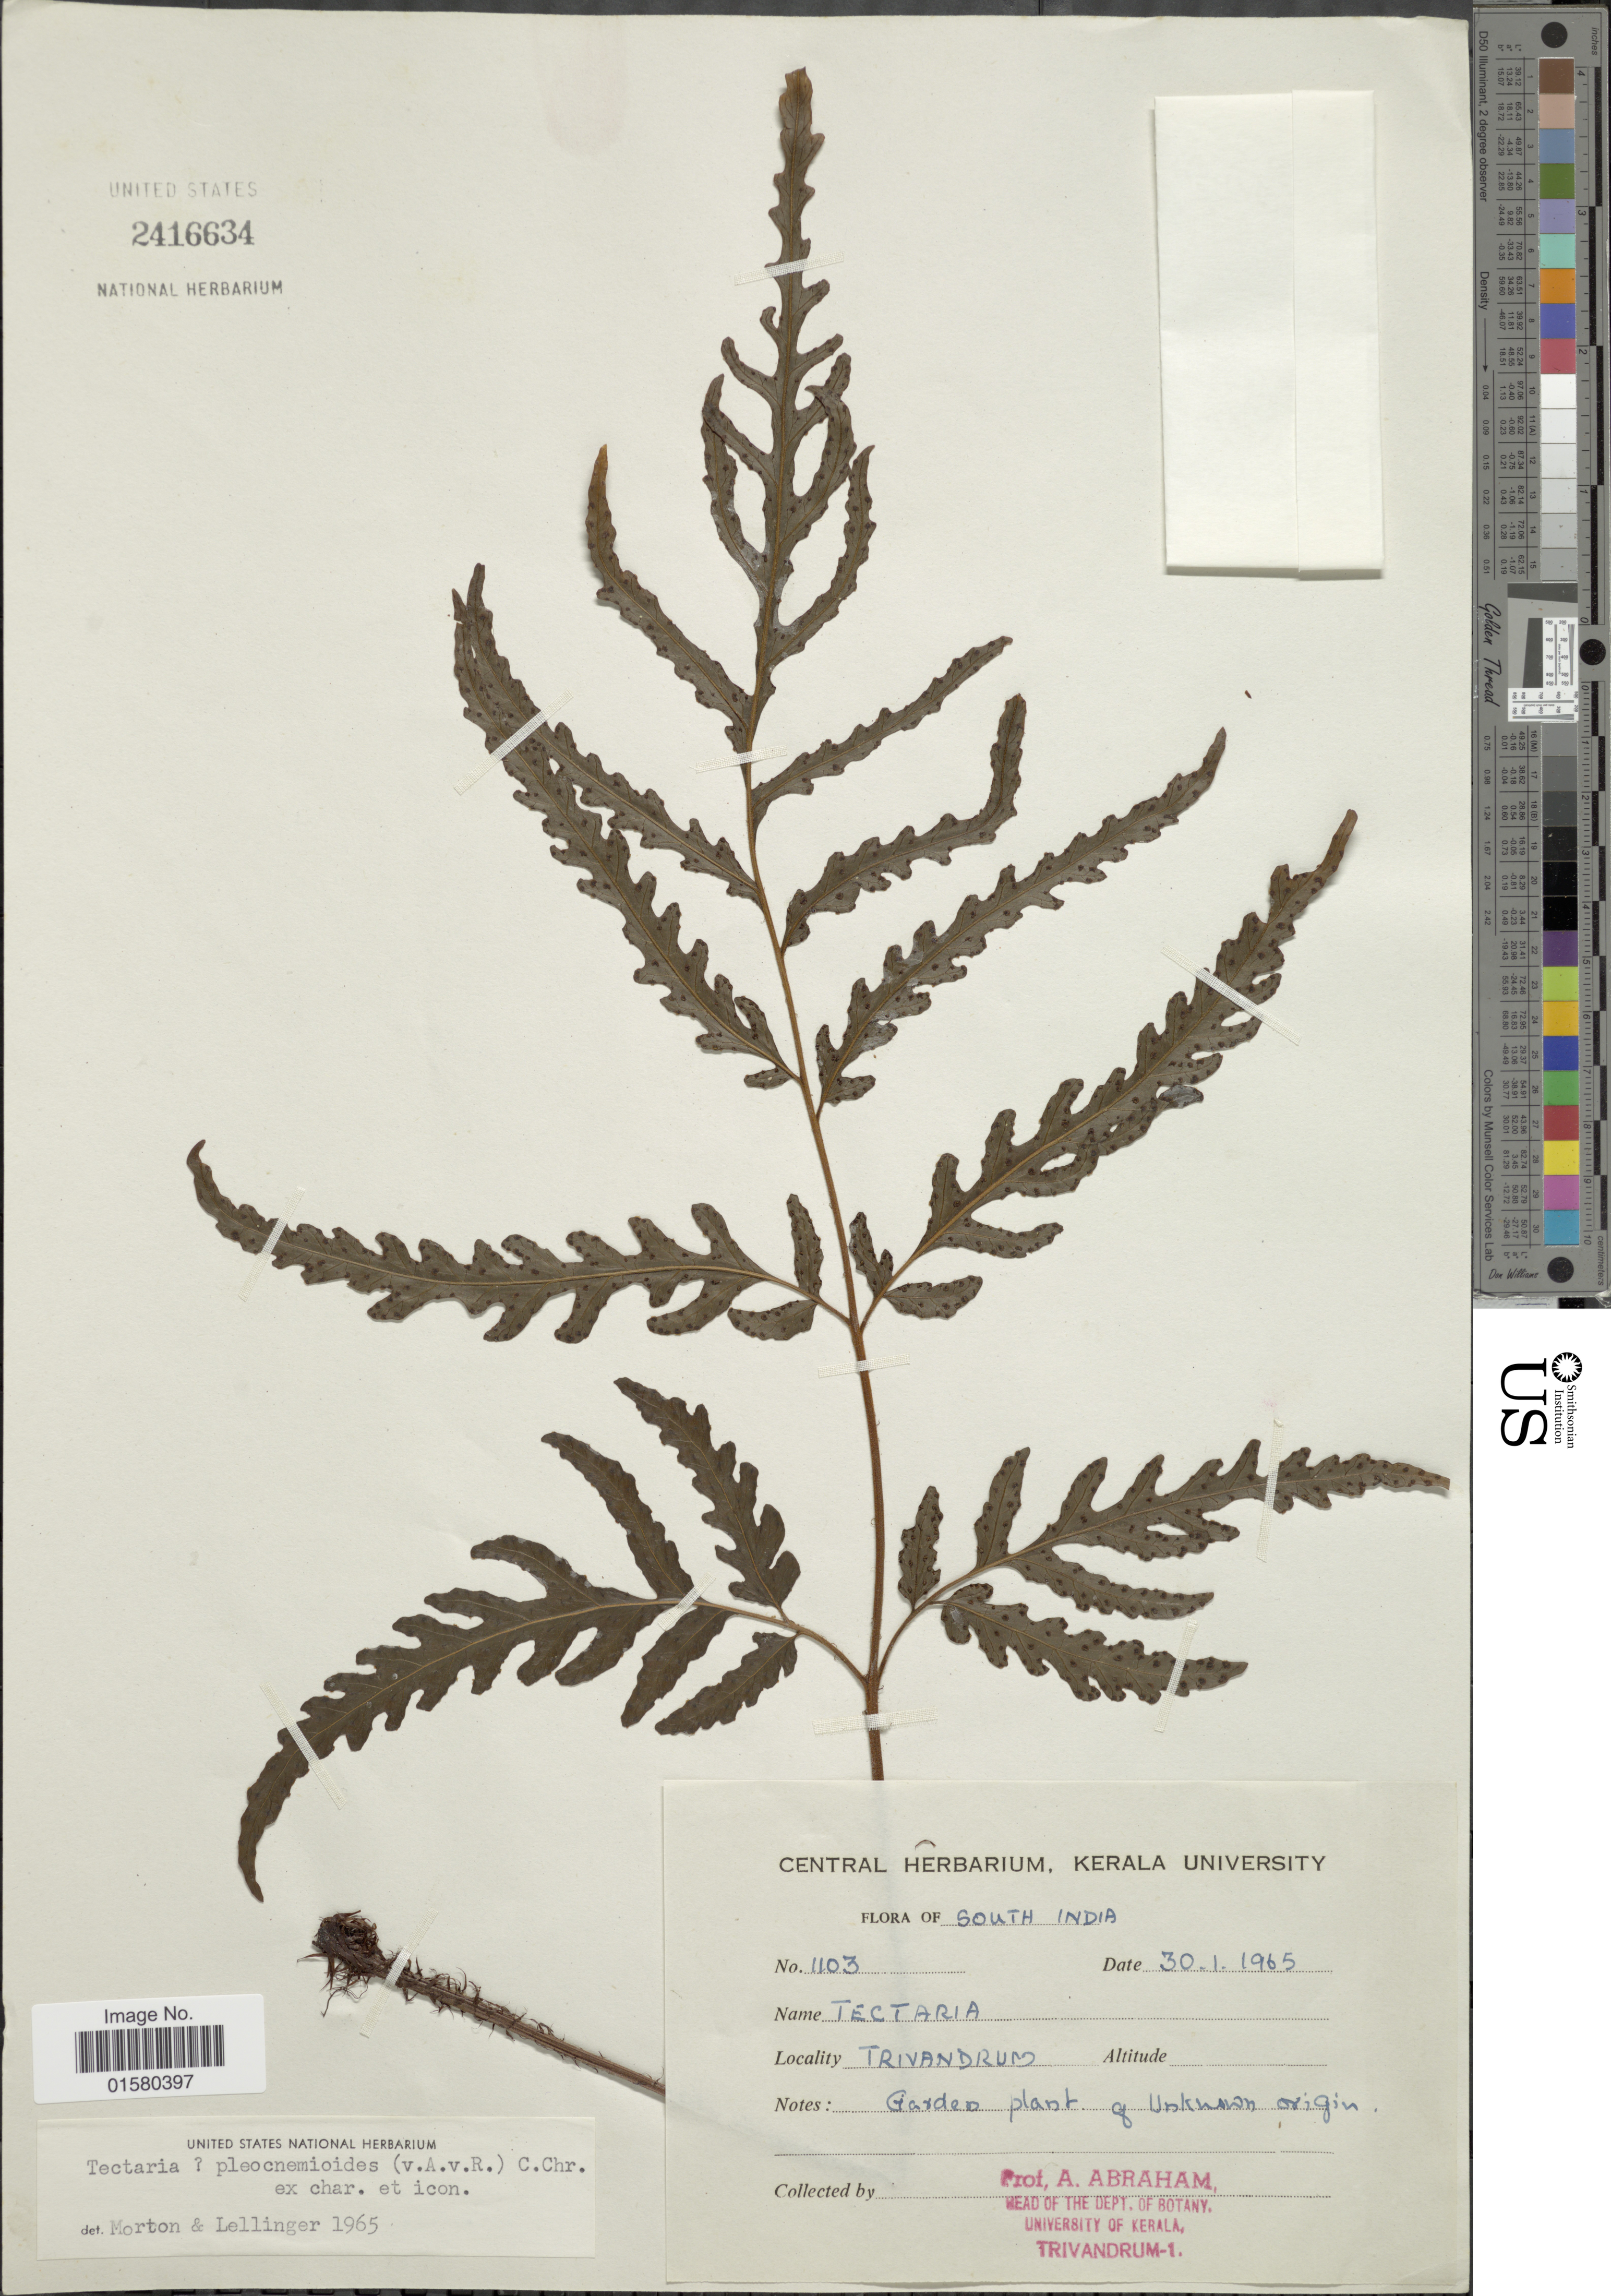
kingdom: Plantae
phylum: Tracheophyta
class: Polypodiopsida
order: Polypodiales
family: Tectariaceae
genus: Tectaria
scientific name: Tectaria pleocnemioides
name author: (Alderw.) C. Chr.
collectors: A. Abraham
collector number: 1103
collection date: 1965-01-30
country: India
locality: South India, Trivandrum,garden plant of Unknown origin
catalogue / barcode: US 2416634